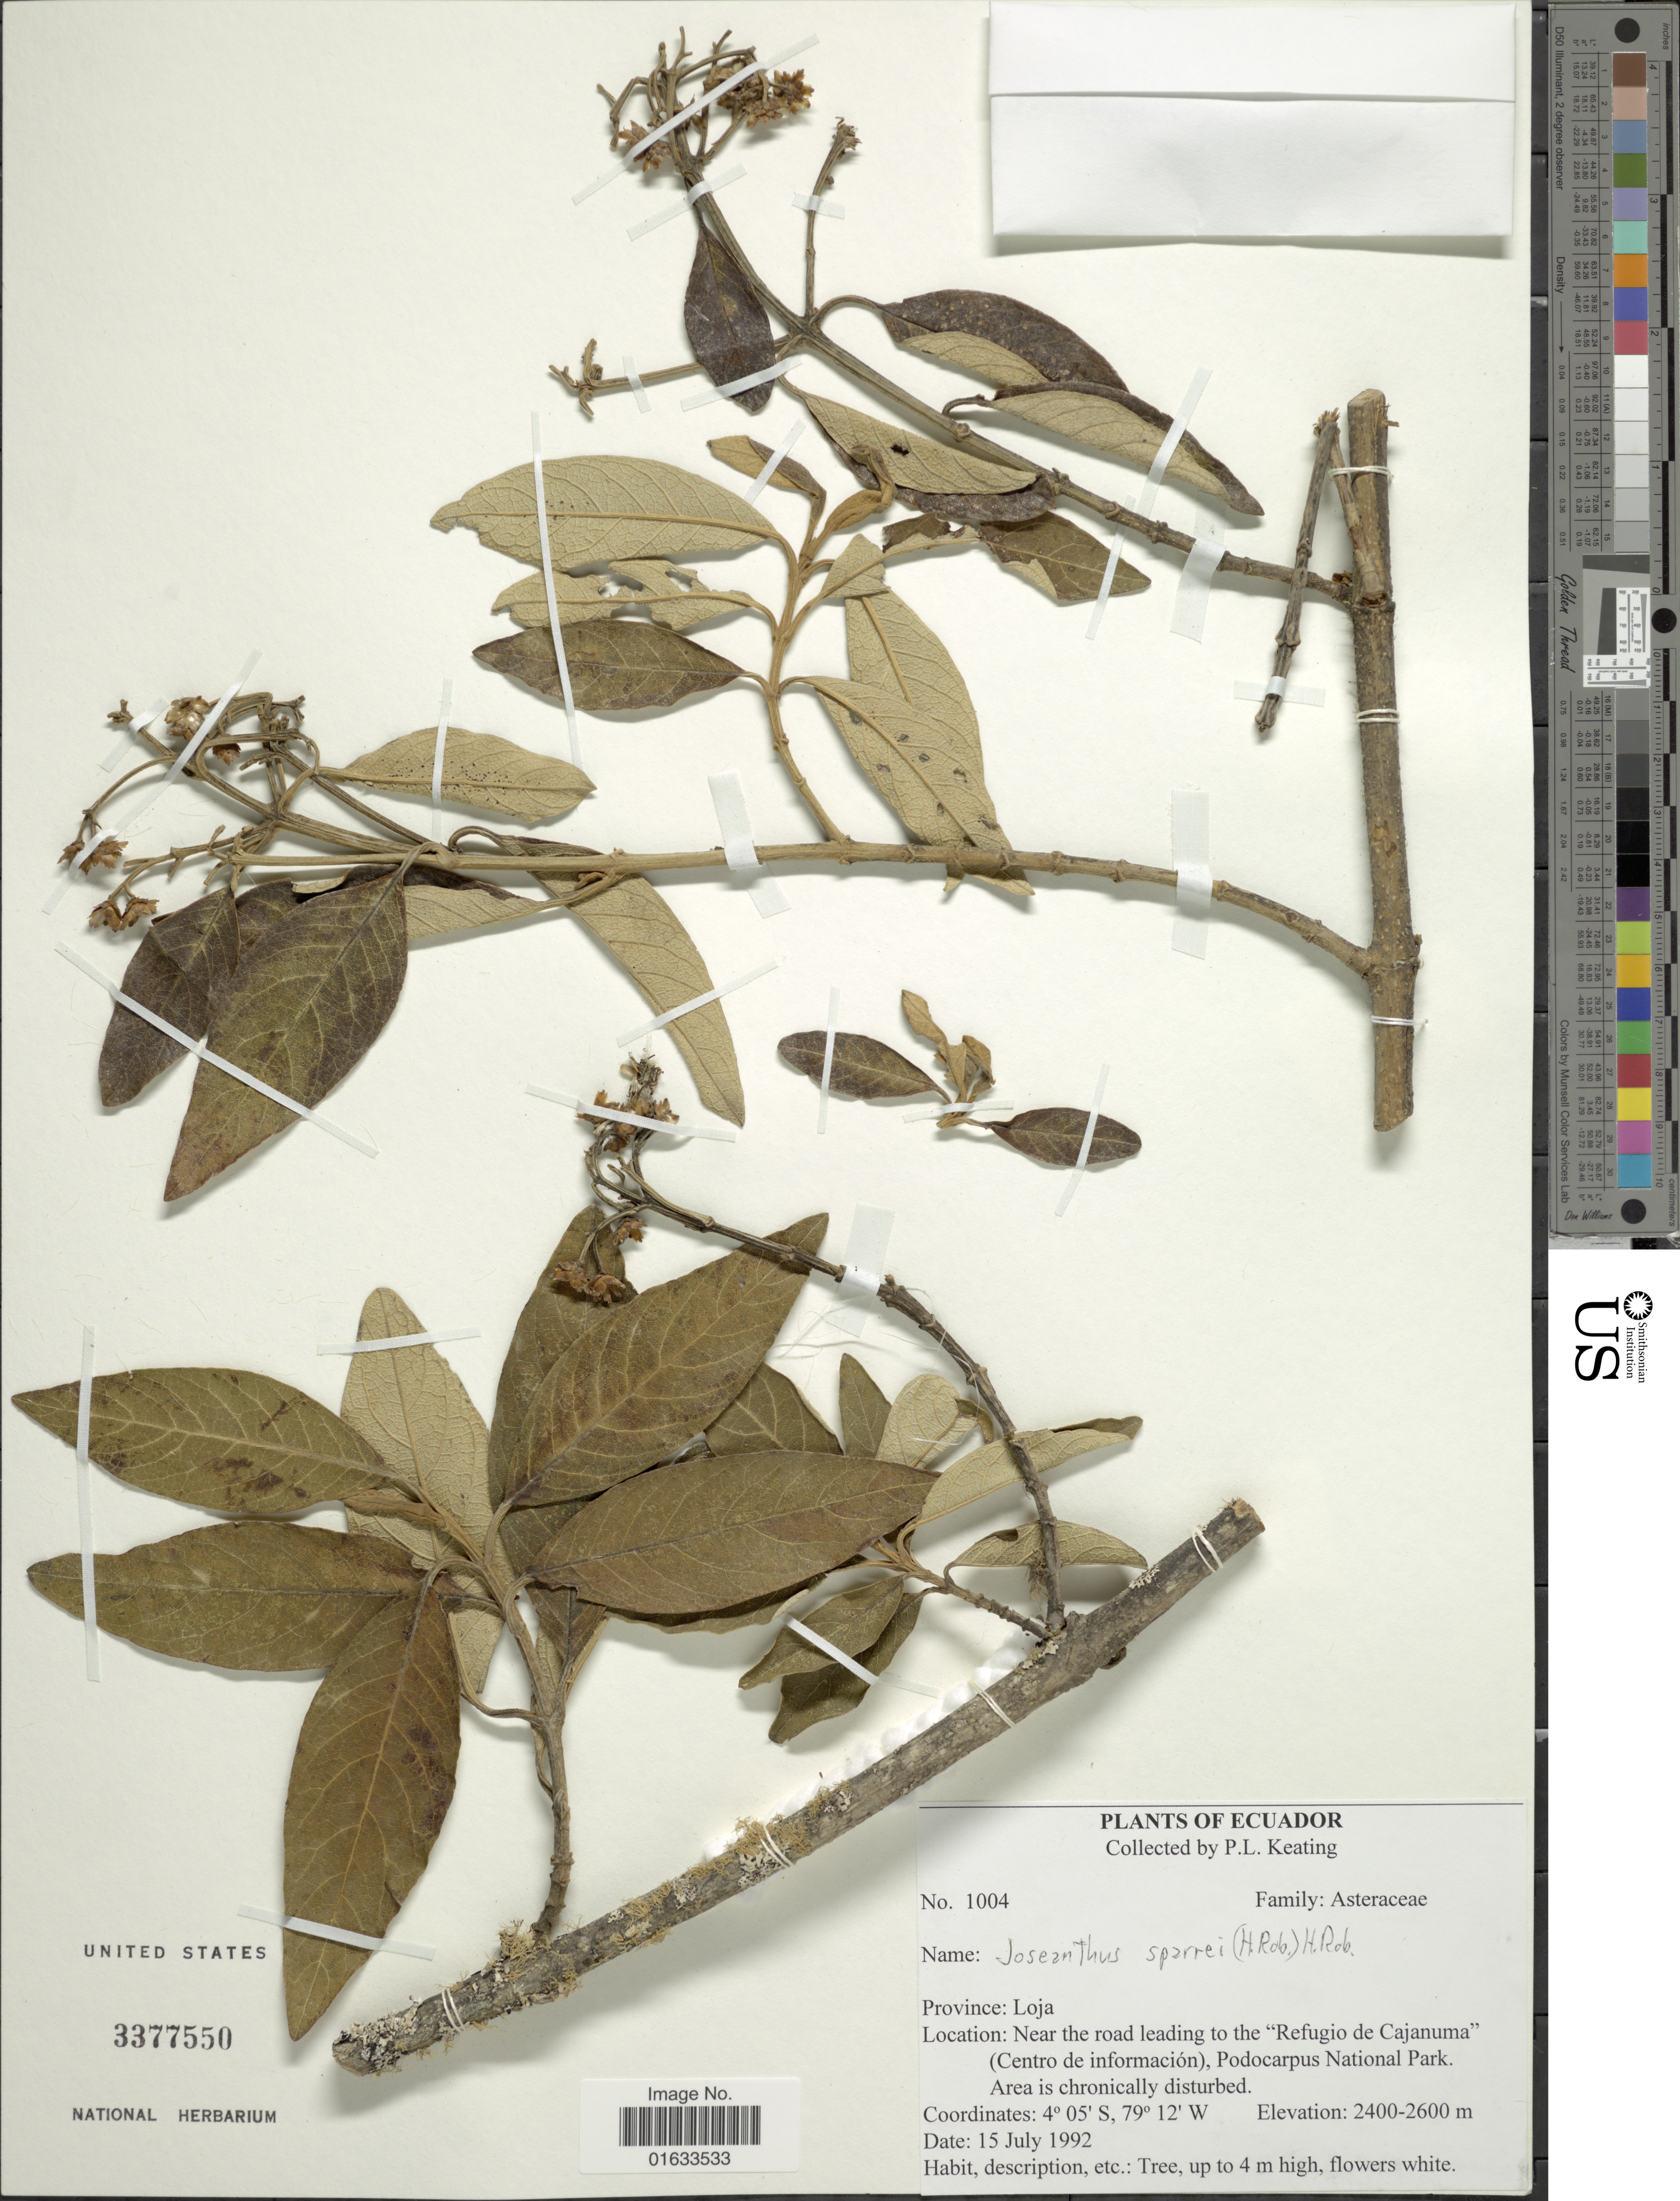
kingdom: Plantae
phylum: Tracheophyta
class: Magnoliopsida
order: Asterales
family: Asteraceae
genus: Joseanthus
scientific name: Joseanthus sparrei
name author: (H. Rob.) H. Rob.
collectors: P. Keating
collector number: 1004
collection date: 1992-07-15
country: Ecuador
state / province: Loja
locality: Province: Loja. Near the road leading to the "Refugio de Cajanuma" (Centro de información), Podocarpus National Park.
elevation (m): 2400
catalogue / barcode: US 3377550